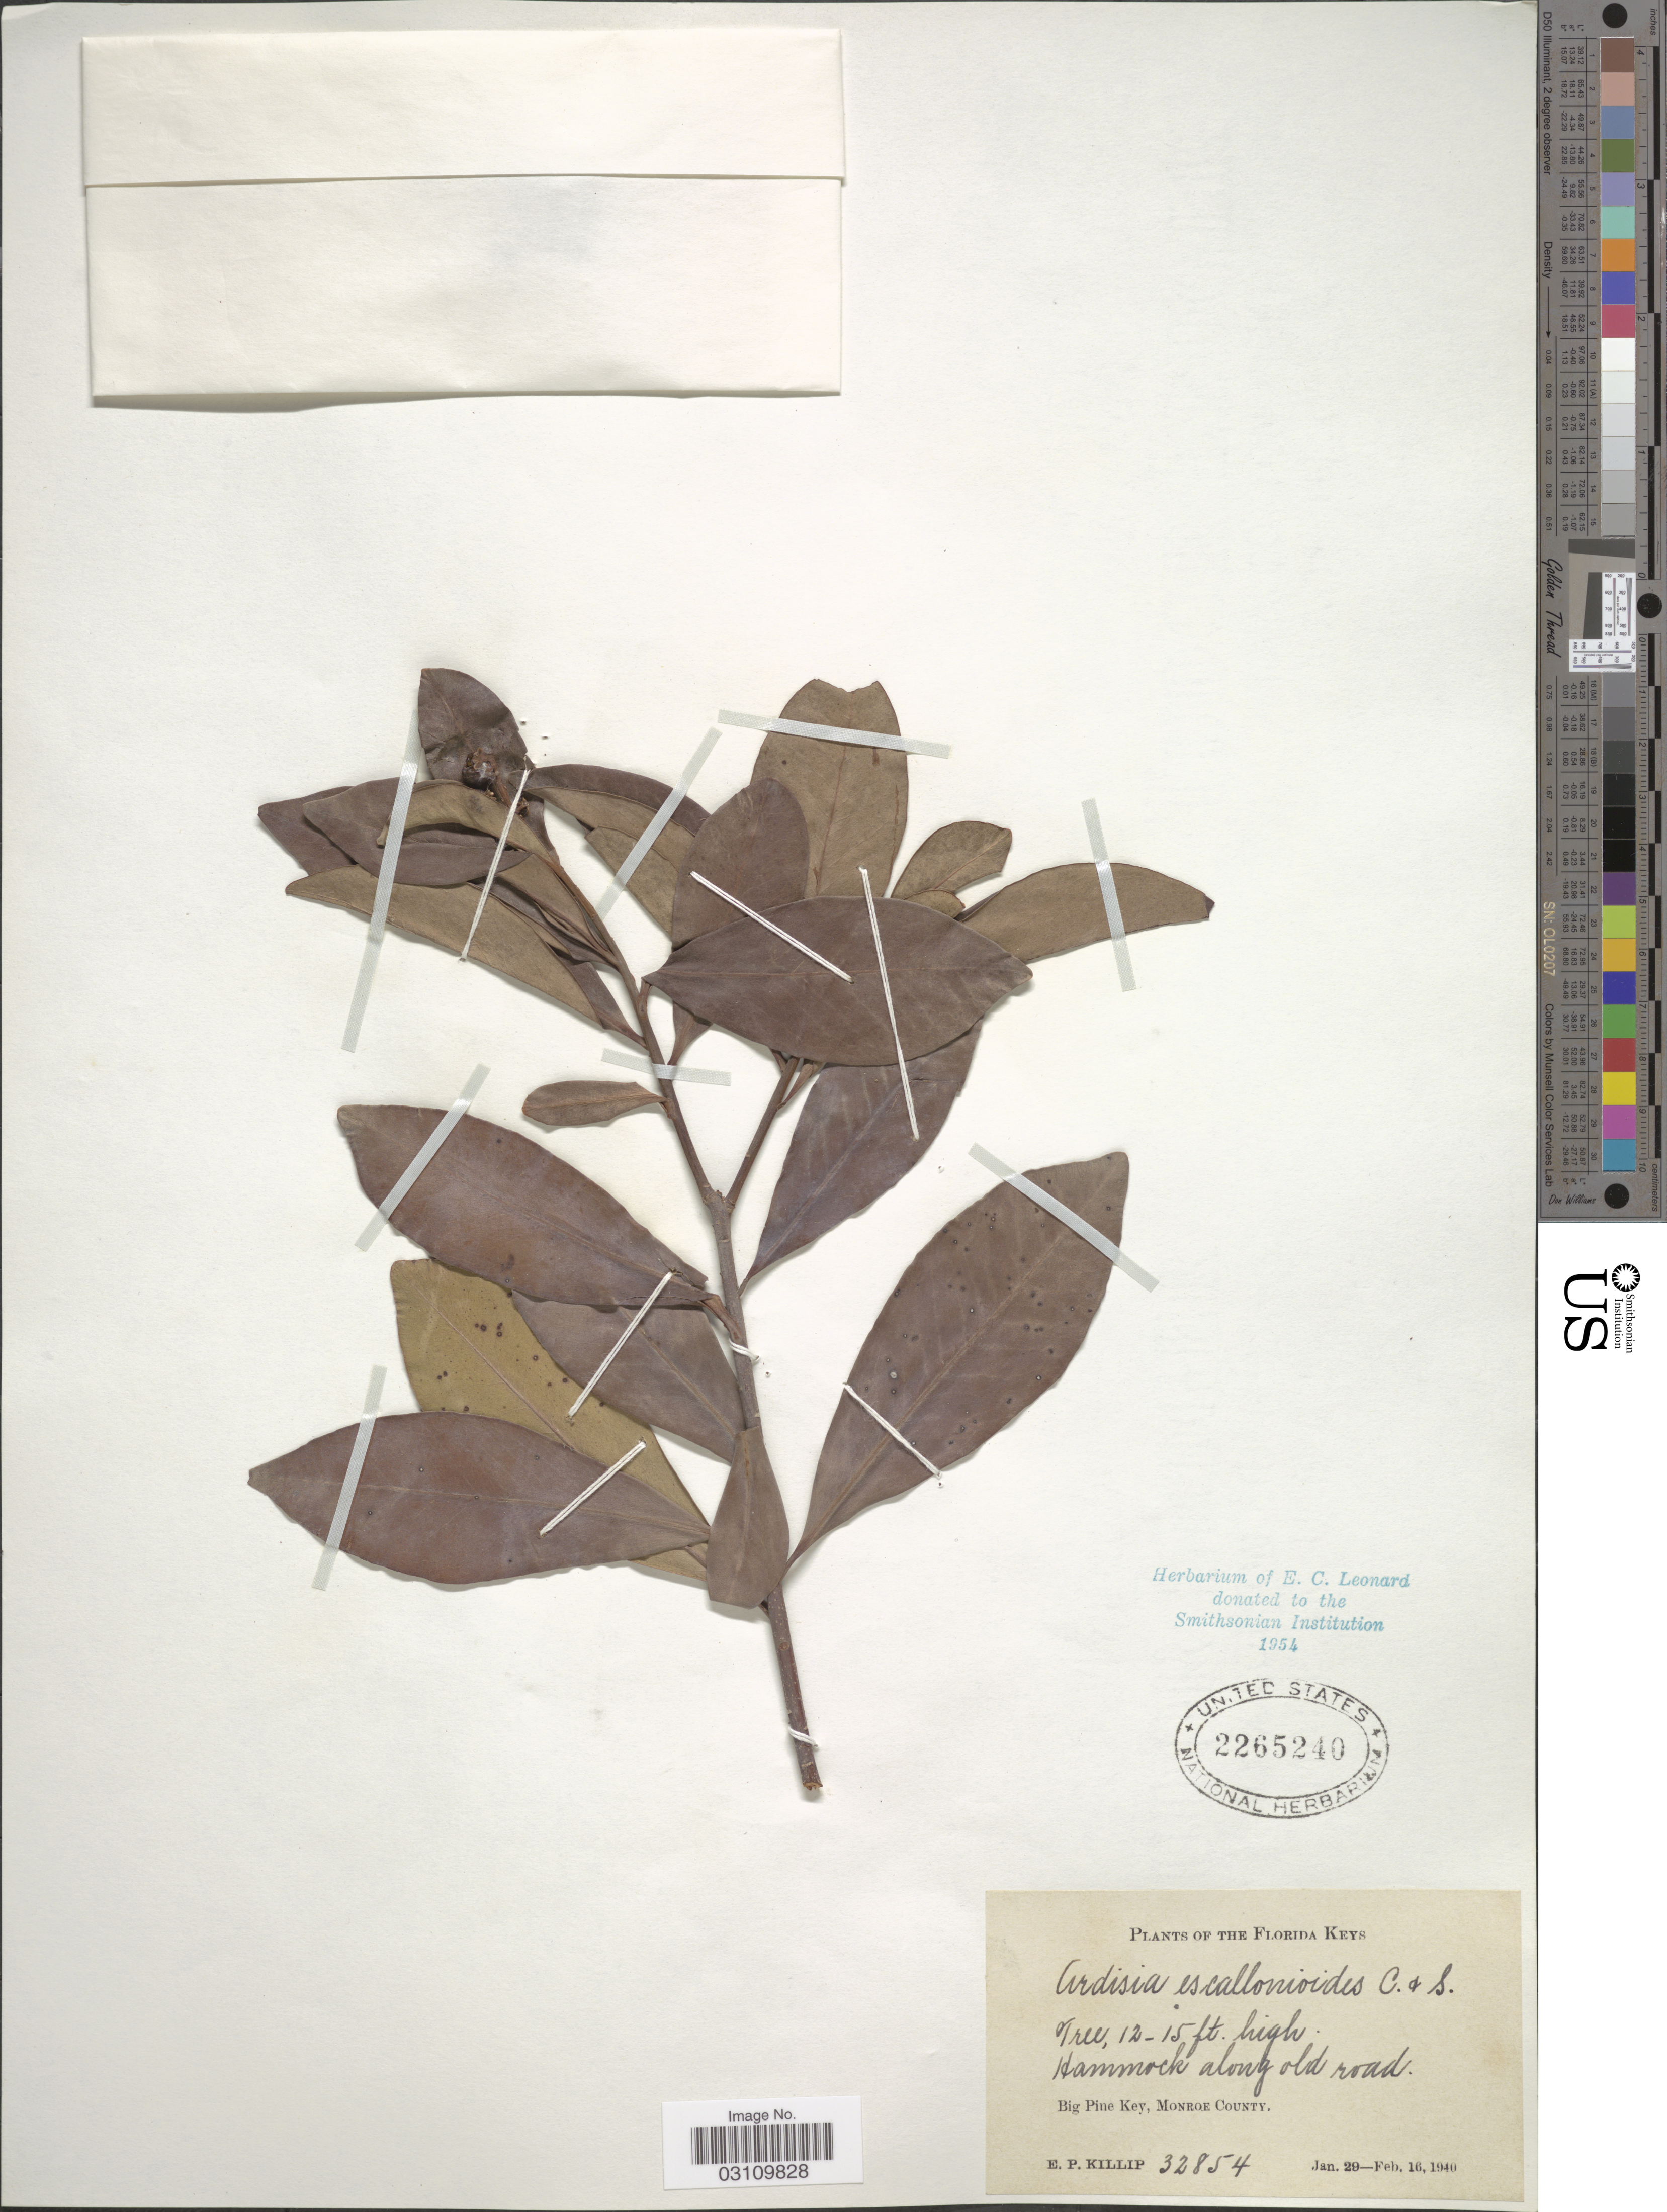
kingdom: Plantae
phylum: Tracheophyta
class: Magnoliopsida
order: Ericales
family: Primulaceae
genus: Ardisia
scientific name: Ardisia escallonioides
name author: Schltdl. & Cham.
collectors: E. P. Killip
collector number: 32854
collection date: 1940-01-29/1940-02-16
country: United States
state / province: Florida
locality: The Florida Keys, Hammock along old road. Big Pine Key, Monroe County.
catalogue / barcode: US 2265240